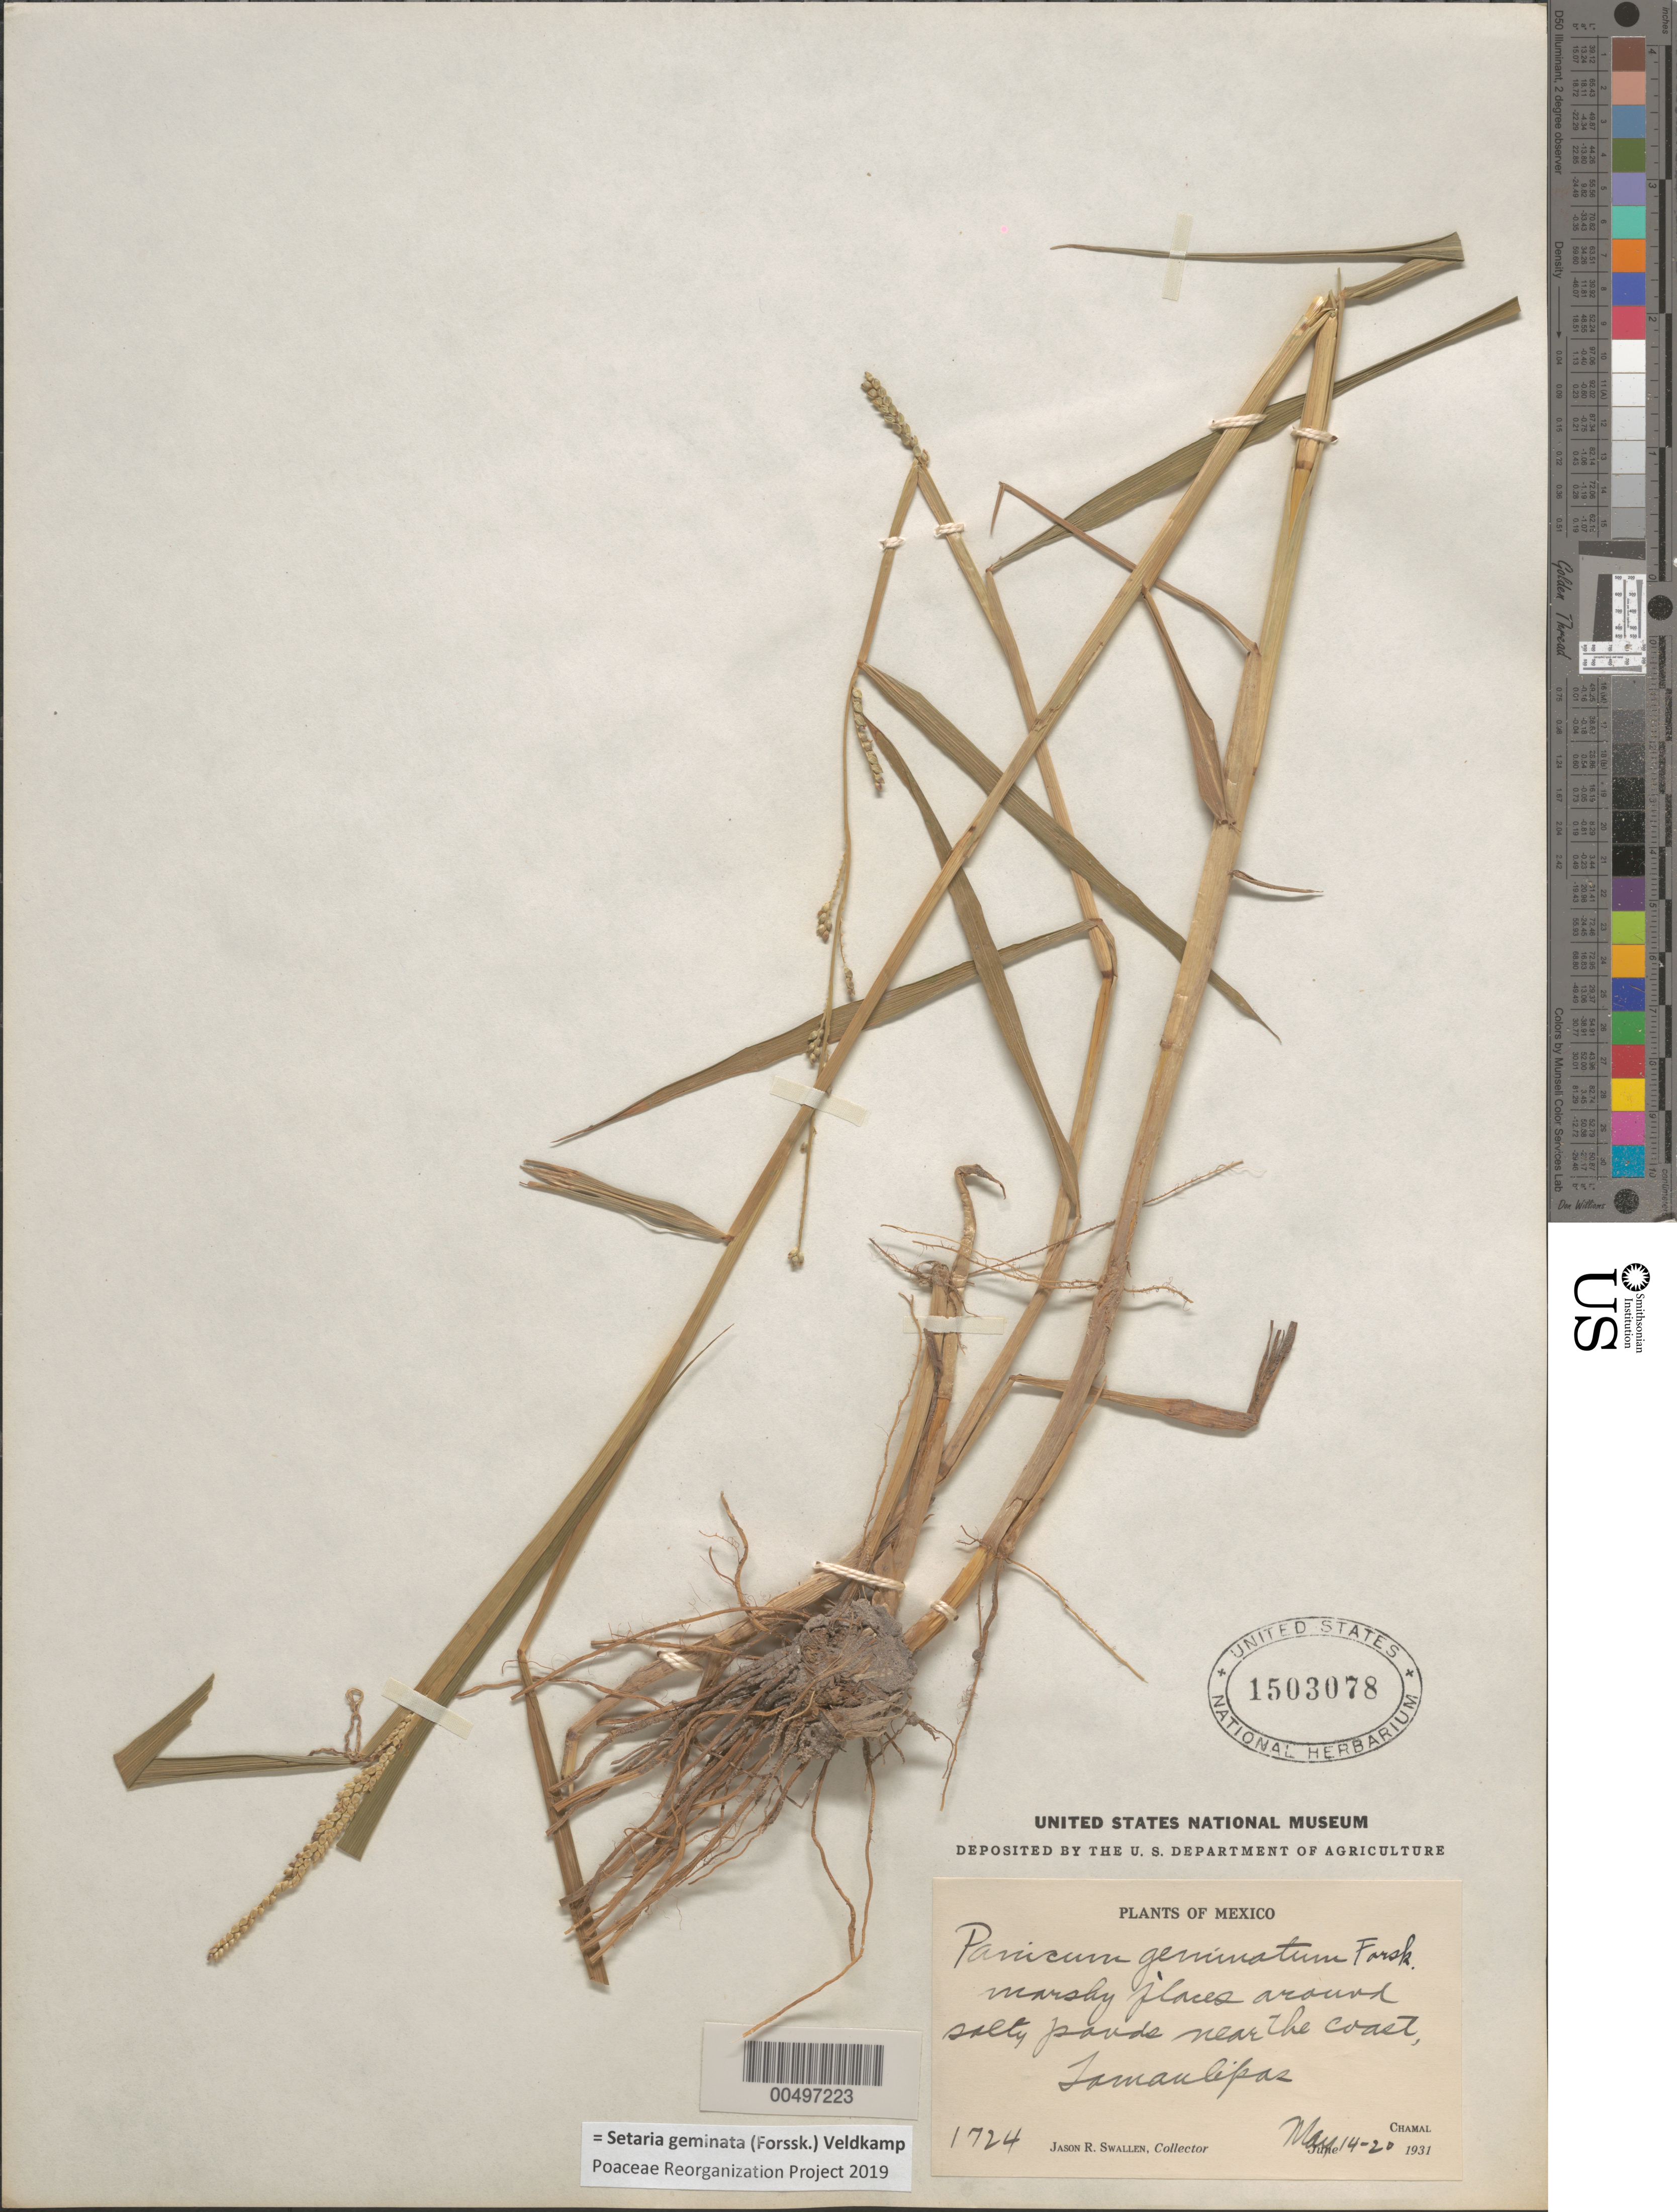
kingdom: Plantae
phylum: Tracheophyta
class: Liliopsida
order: Poales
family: Poaceae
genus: Setaria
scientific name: Setaria geminata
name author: (Forssk.) Veldkamp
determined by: Poaceae Reorganization Project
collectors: J. R. Swallen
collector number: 1724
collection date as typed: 14 May 1931 to 20 May 1931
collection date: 1931-05-14/1931-05-20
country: Mexico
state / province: Tamaulipas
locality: Chamal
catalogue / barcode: US 1503078